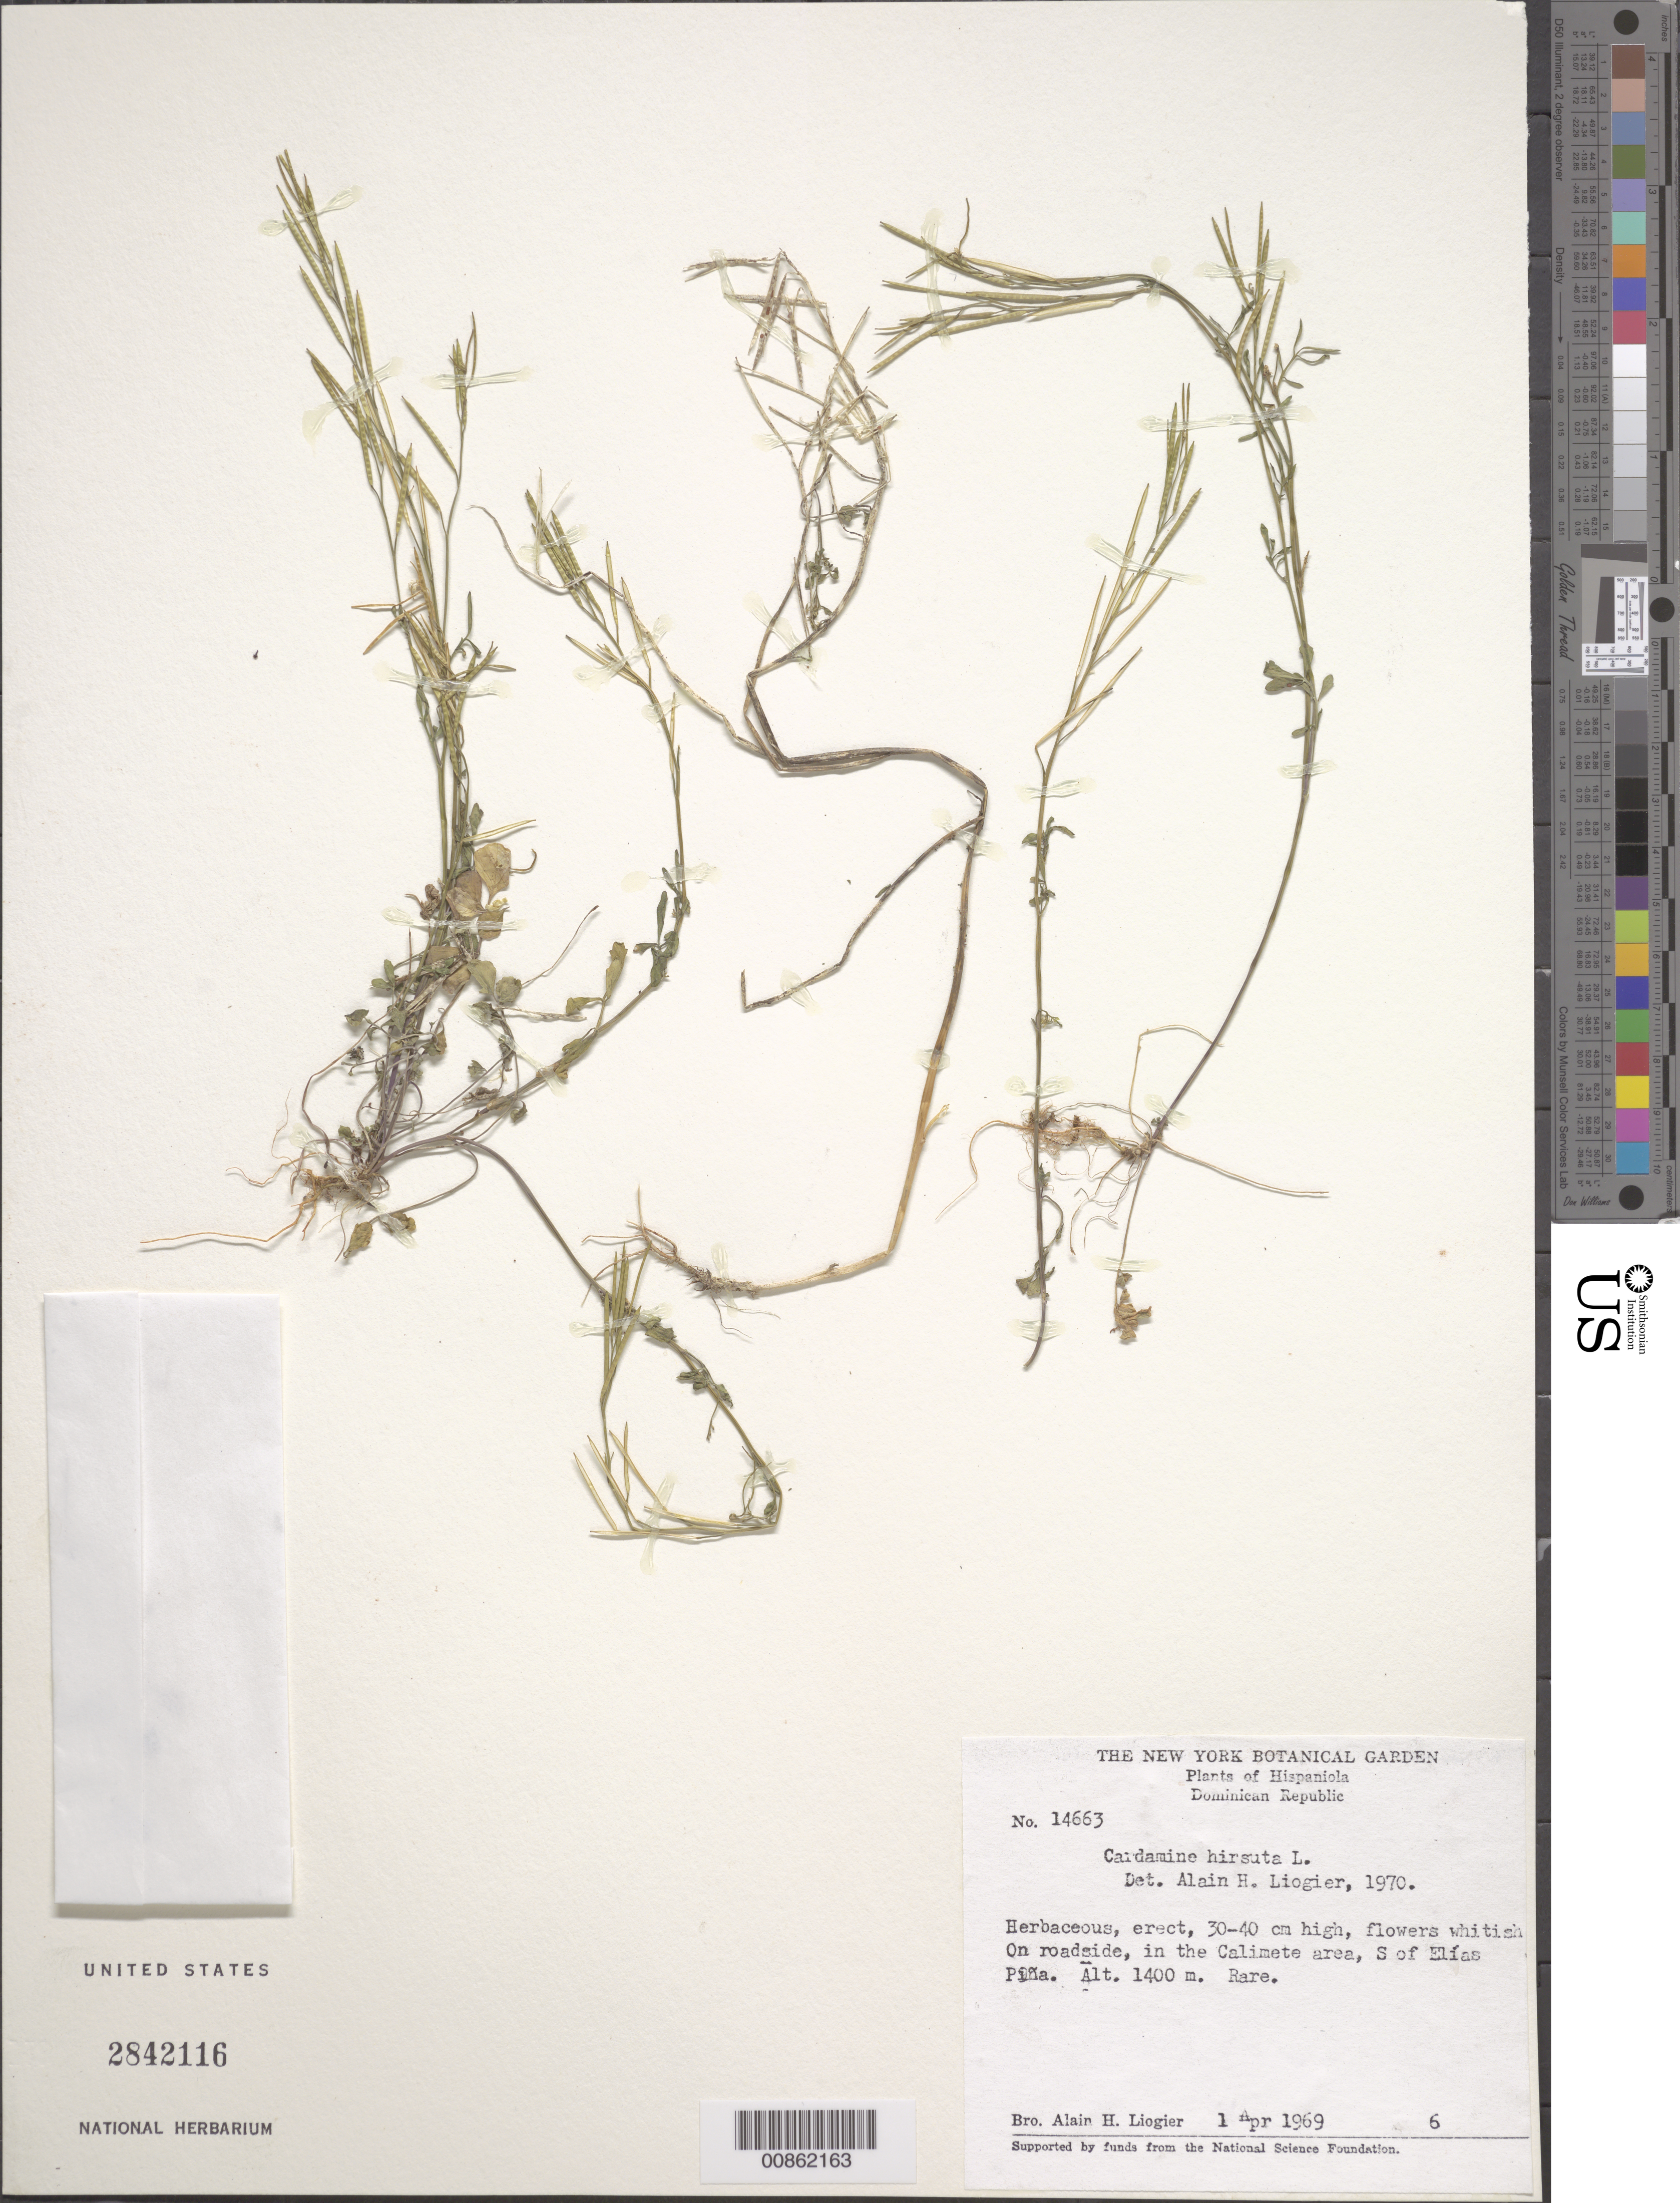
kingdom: Plantae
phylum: Tracheophyta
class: Magnoliopsida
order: Brassicales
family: Brassicaceae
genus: Cardamine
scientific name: Cardamine hirsuta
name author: L.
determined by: Liogier, Alain H.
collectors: A. H. Liogier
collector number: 14663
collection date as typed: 01 Apr 1969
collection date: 1969-04-01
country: Dominican Republic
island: Hispaniola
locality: In the Calimete area, S of Elías Piña.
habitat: On roadside.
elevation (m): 1400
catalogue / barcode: US 2842116